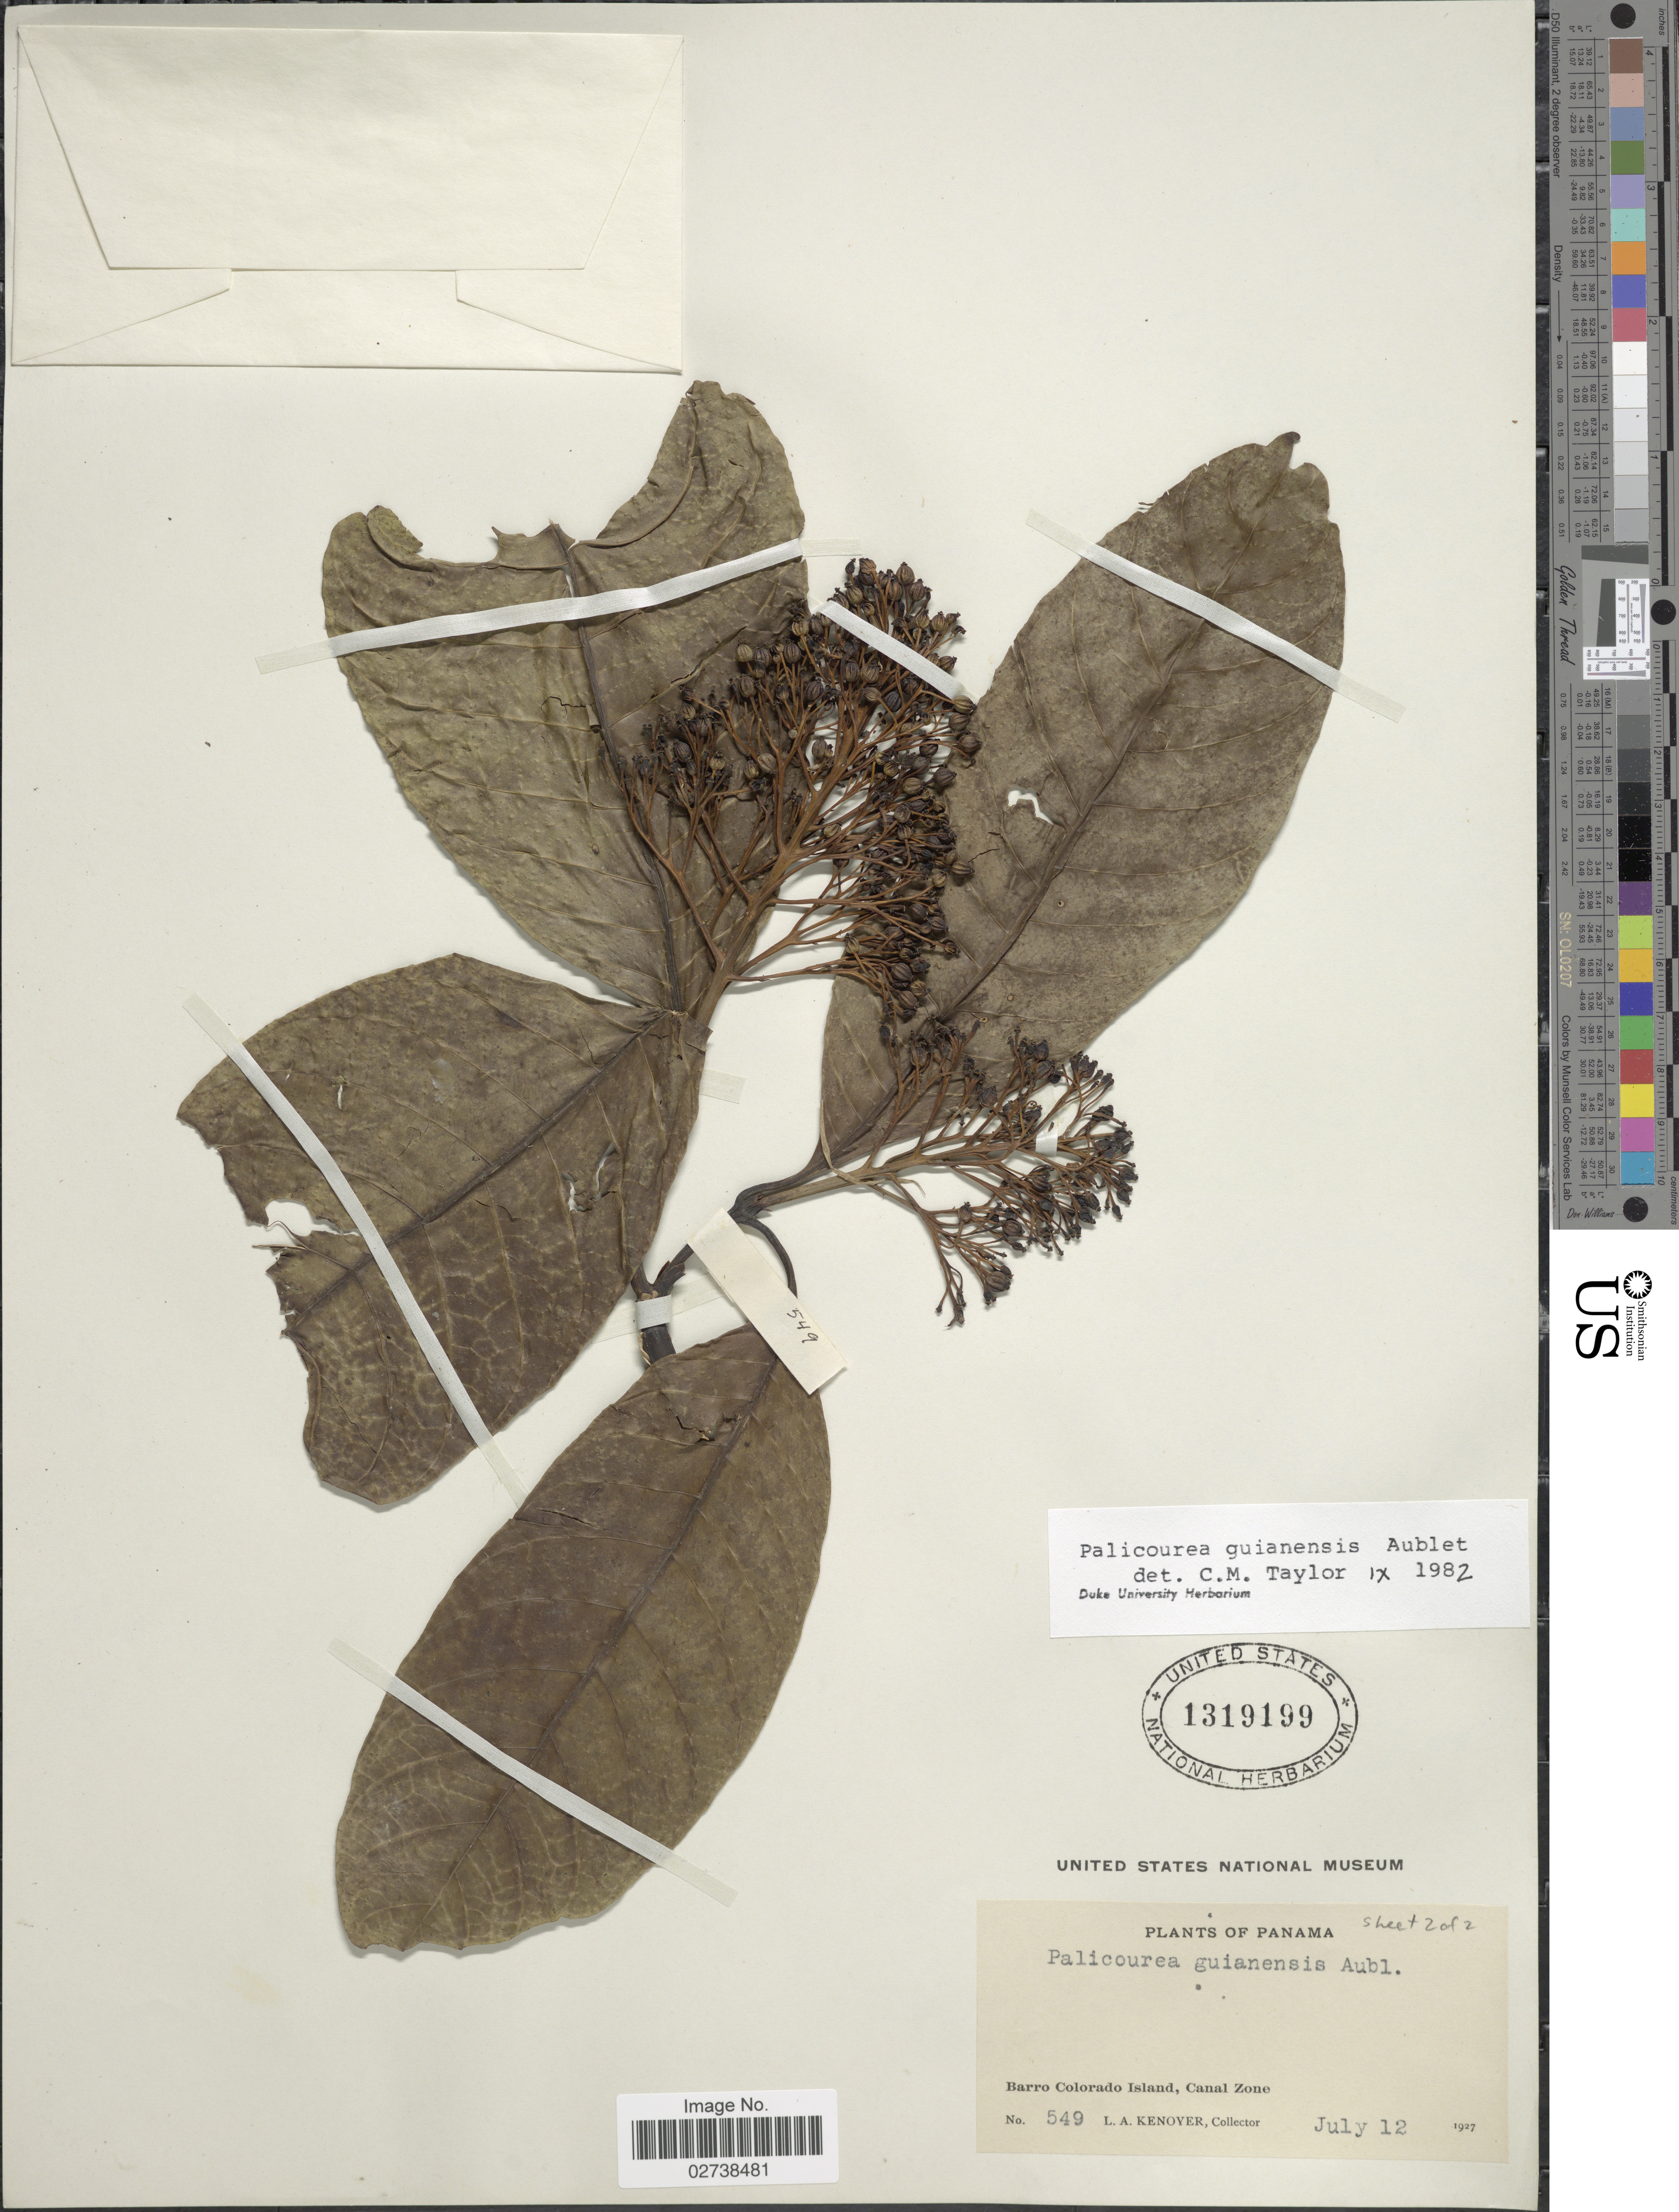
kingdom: Plantae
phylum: Tracheophyta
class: Magnoliopsida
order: Gentianales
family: Rubiaceae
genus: Palicourea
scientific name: Palicourea guianensis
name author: Aubl.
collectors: L. A. Kenoyer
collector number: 549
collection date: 1927-07-12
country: Panama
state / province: Panamá Oeste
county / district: Canal Zone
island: Barro Colorado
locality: Barro Colorado Island Island, Canal Zone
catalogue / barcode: US 1319199